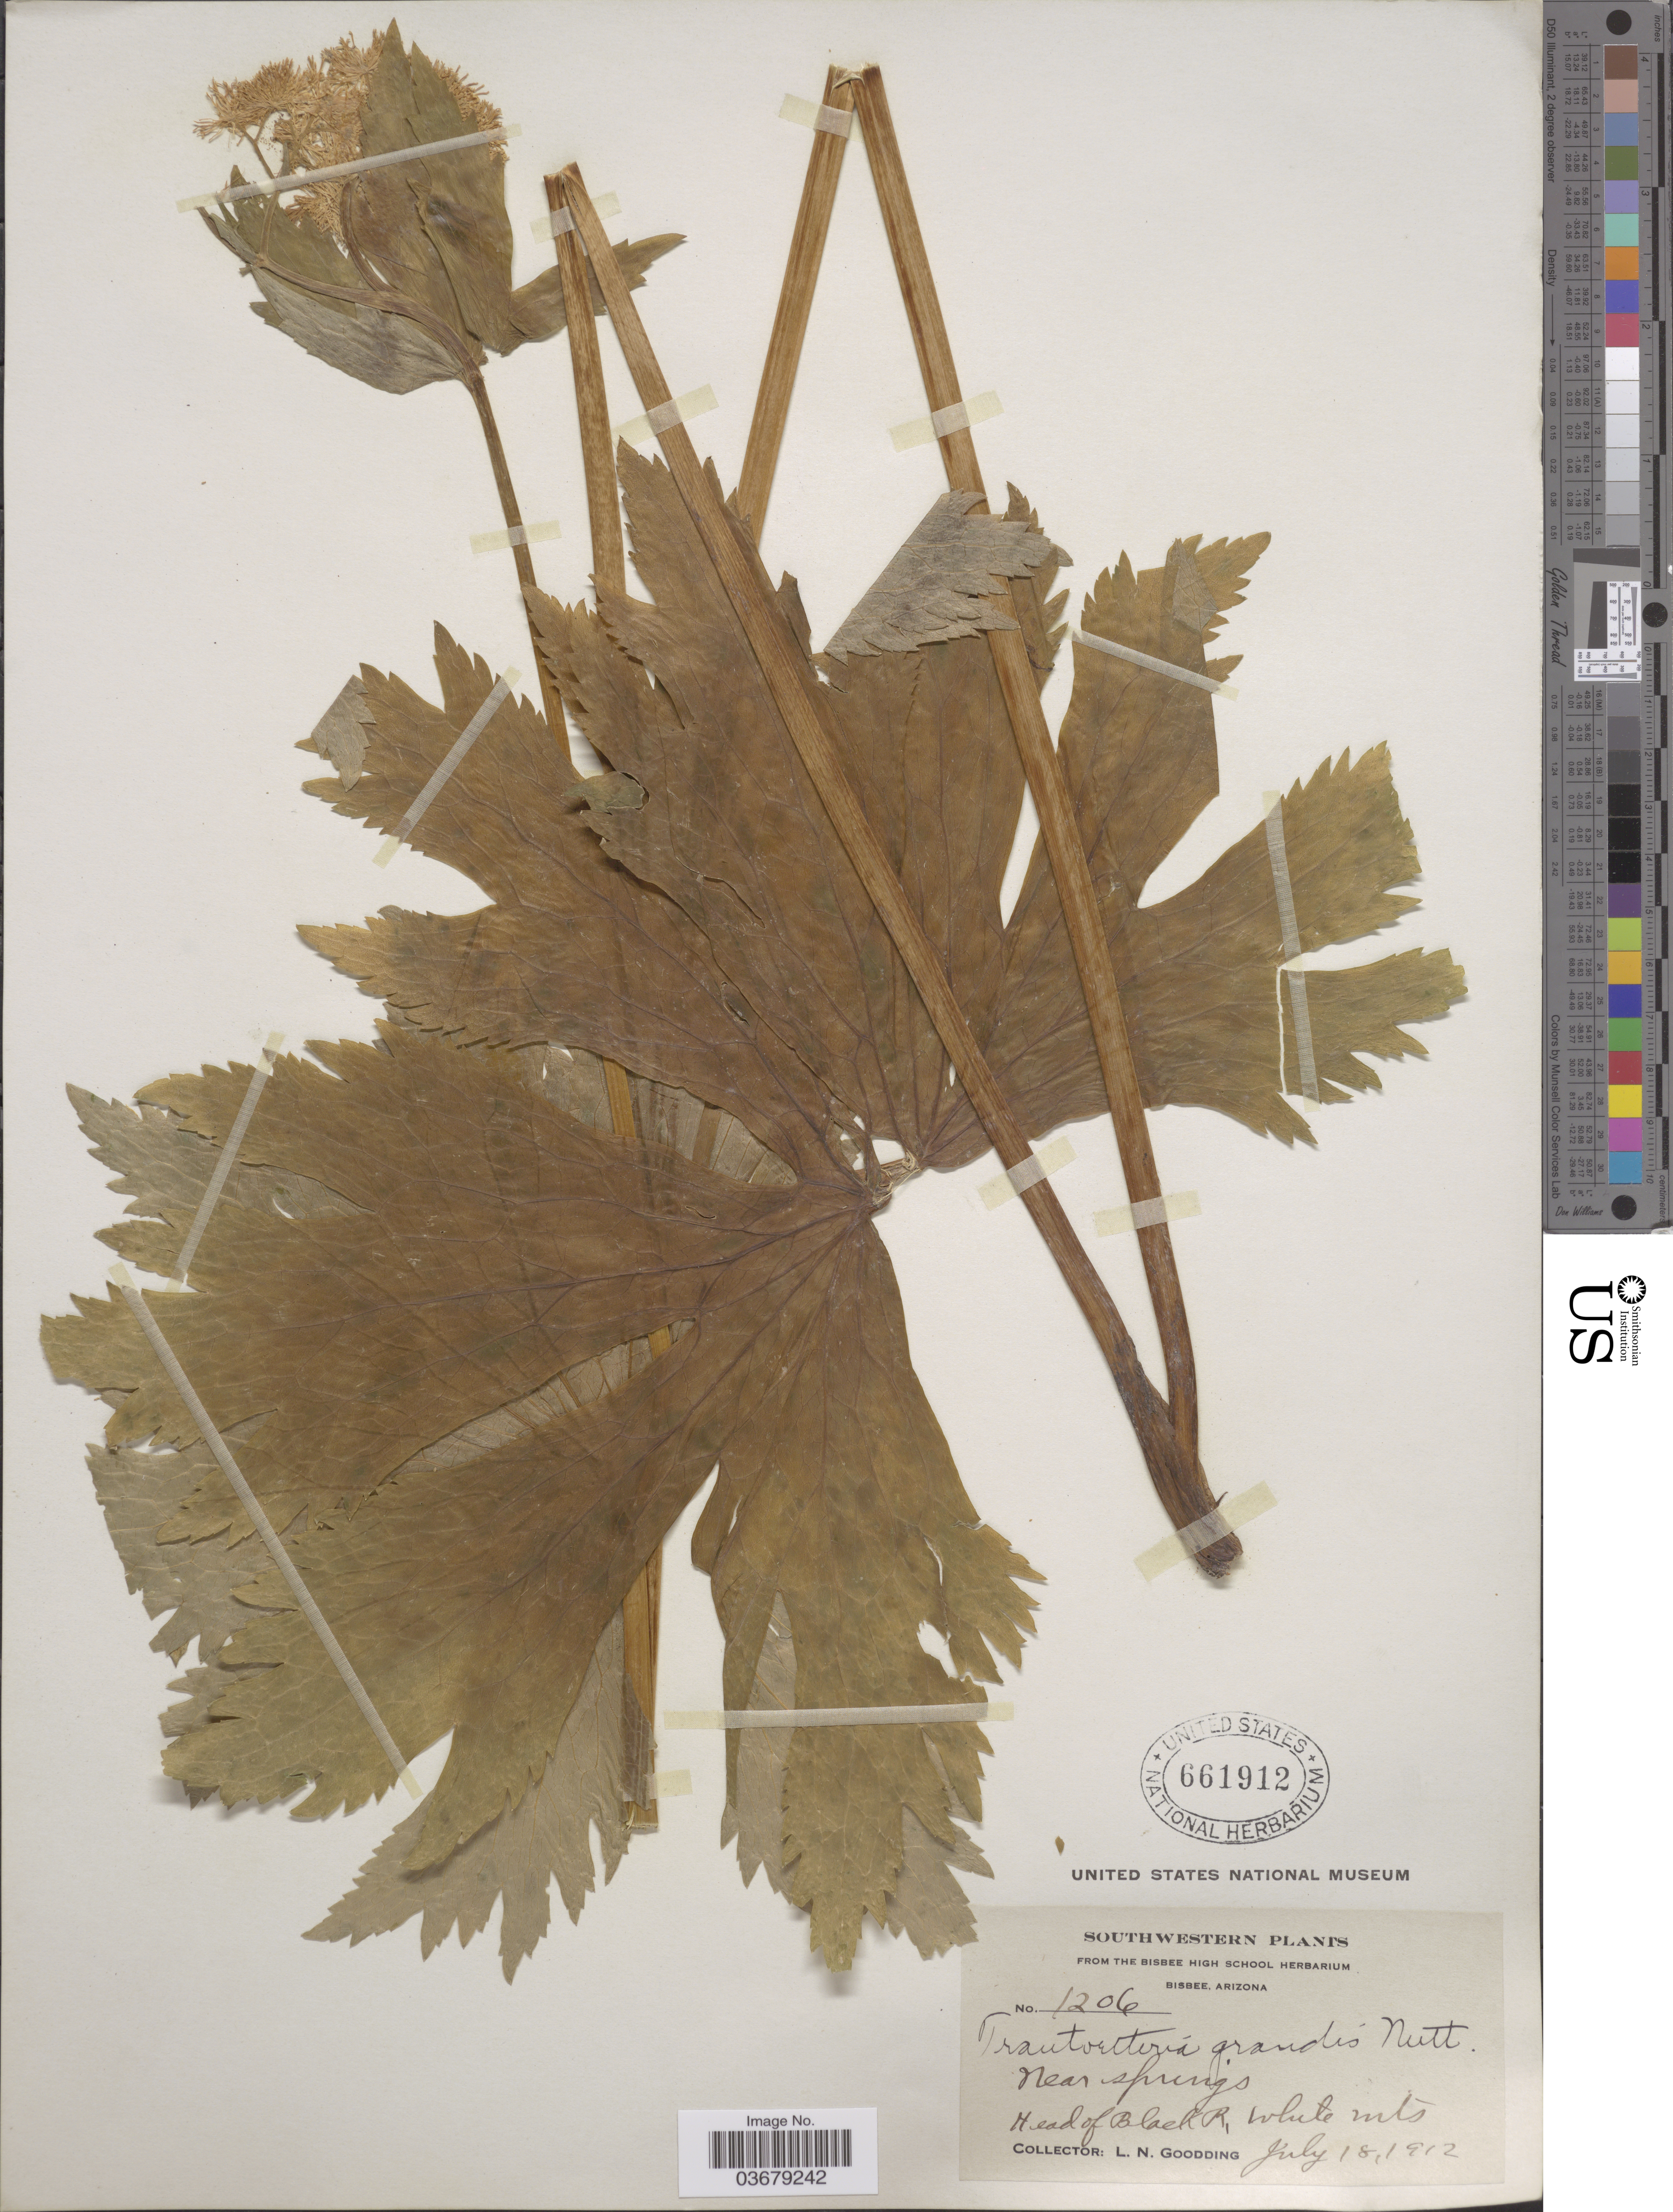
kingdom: Plantae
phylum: Tracheophyta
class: Magnoliopsida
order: Ranunculales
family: Ranunculaceae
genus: Trautvetteria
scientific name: Trautvetteria caroliniensis var. grandis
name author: (Water) Vail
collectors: L. N. Goodding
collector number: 1206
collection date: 1912-07-18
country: United States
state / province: Arizona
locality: Southwestern. Near springs. Head of Black R, White Mts.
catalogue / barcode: US 661912